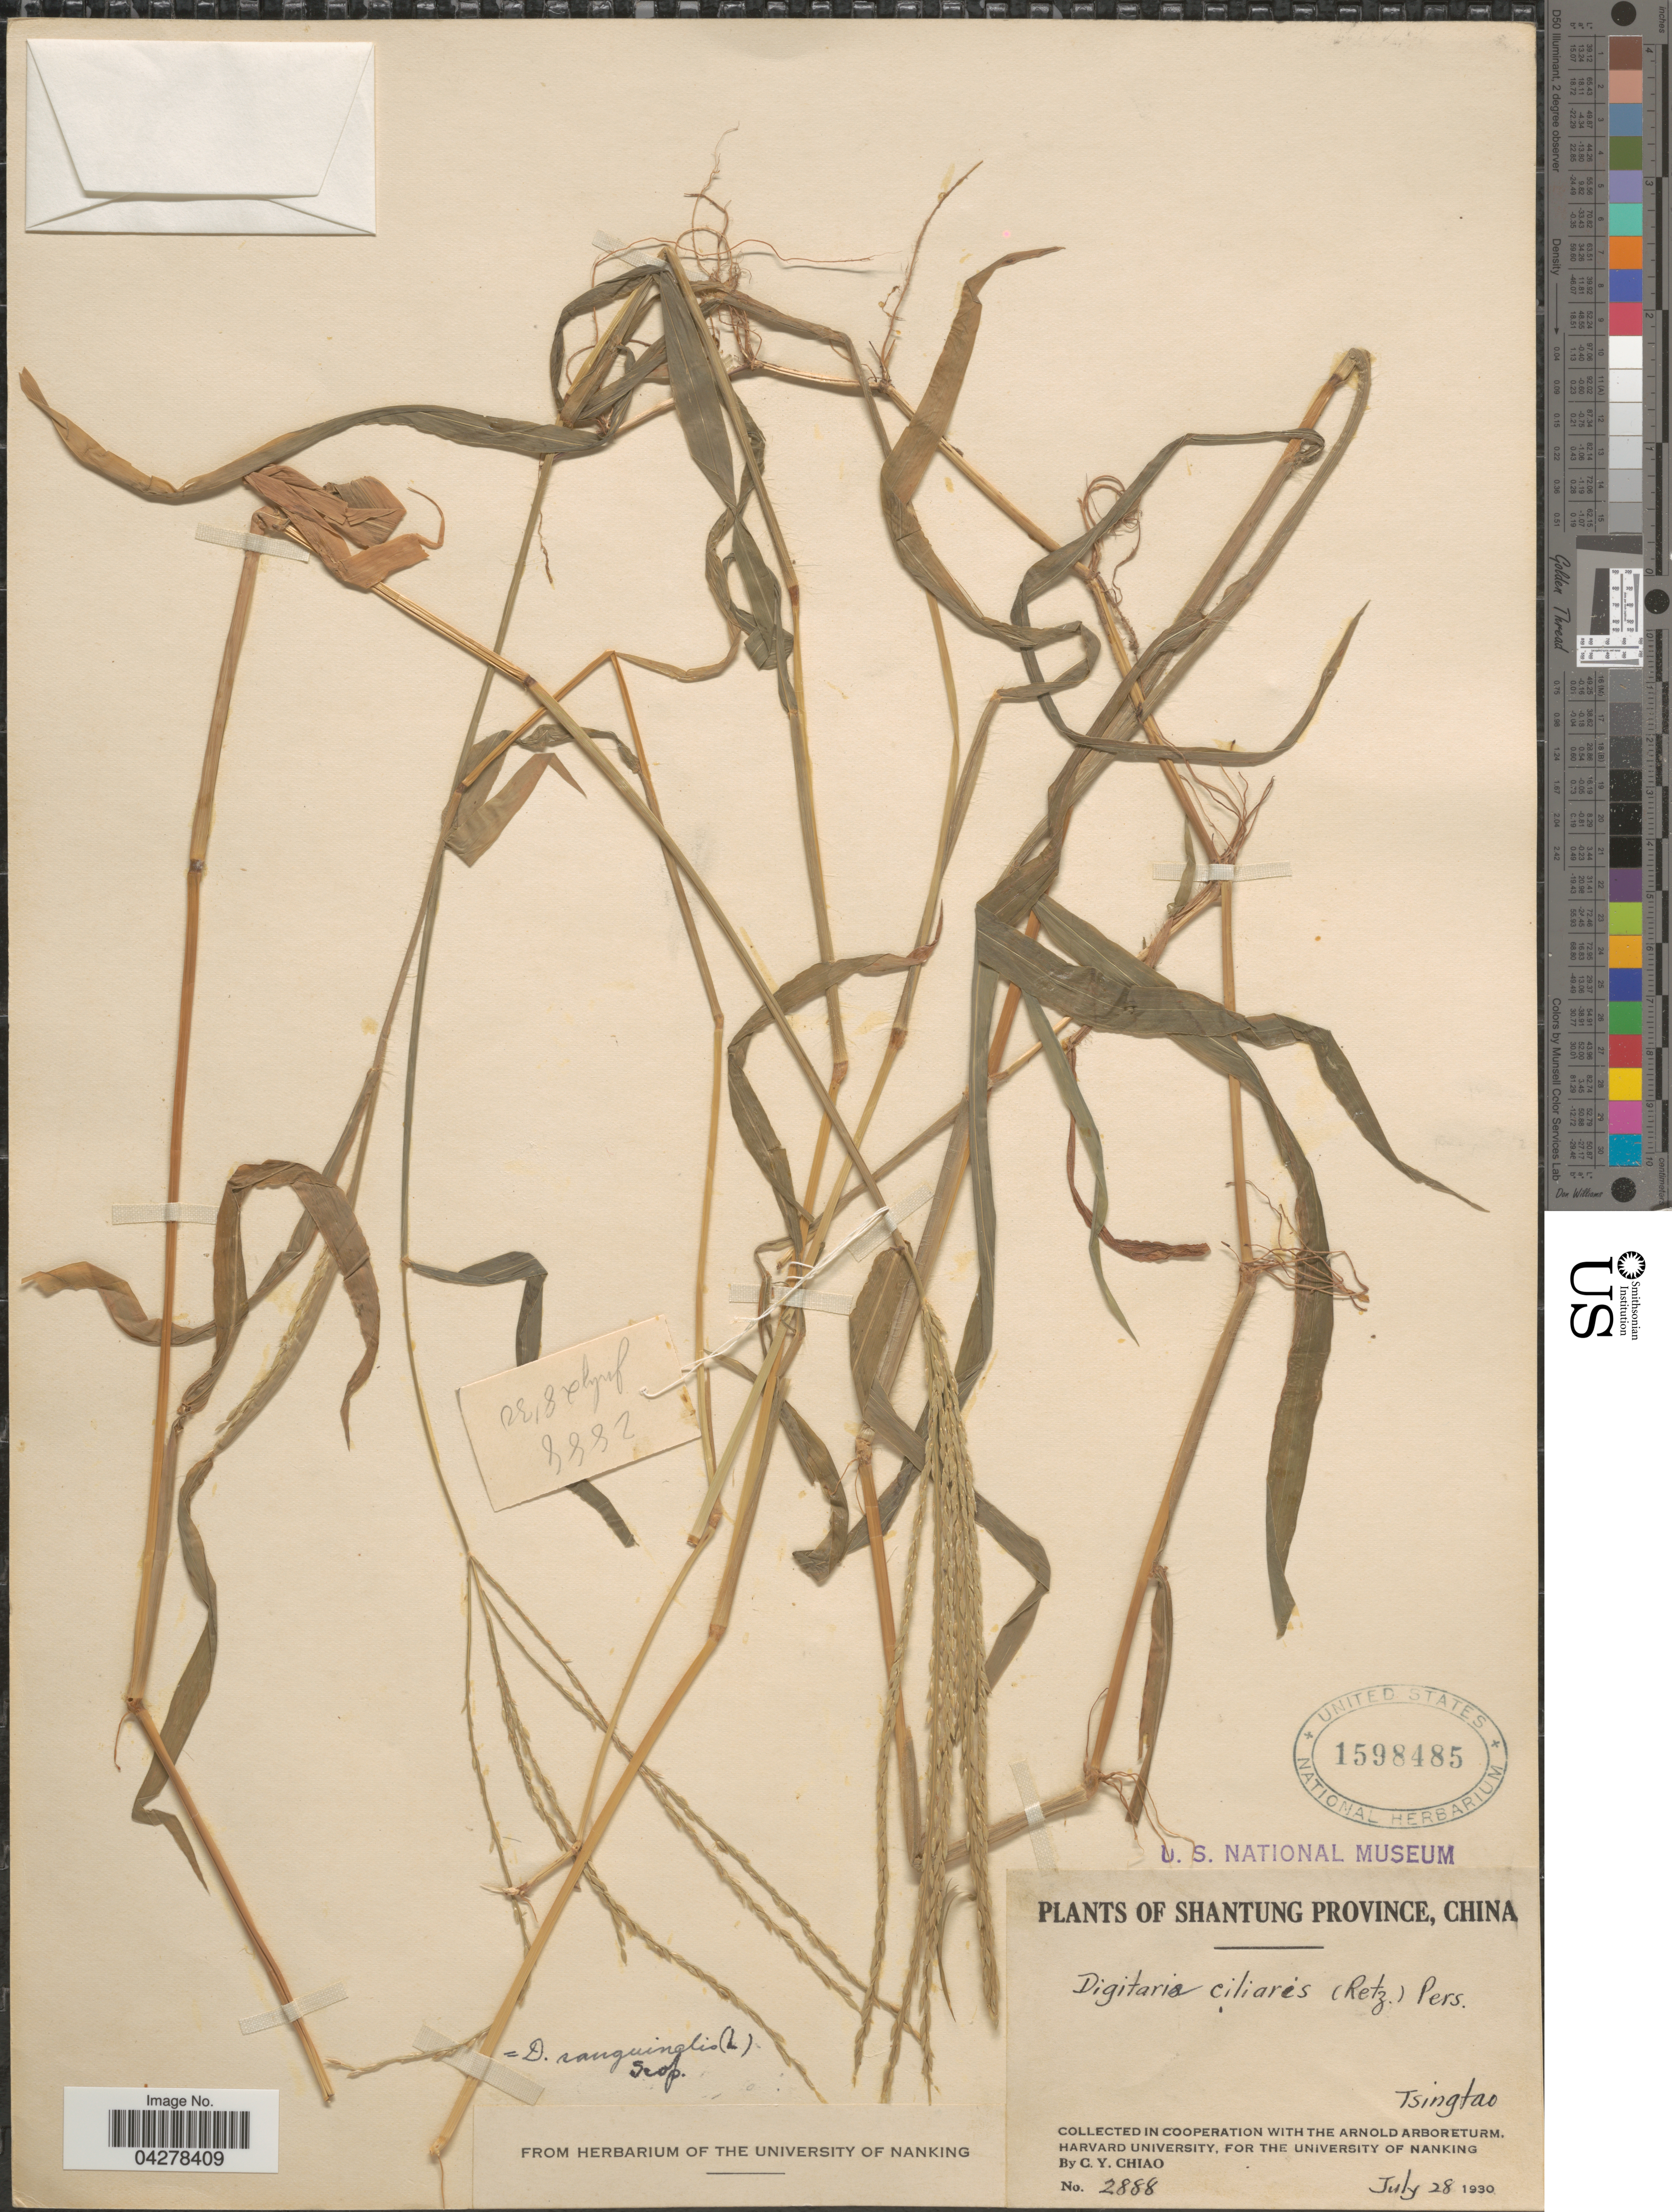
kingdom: Plantae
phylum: Tracheophyta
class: Liliopsida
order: Poales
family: Poaceae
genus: Digitaria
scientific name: Digitaria sanguinalis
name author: (L.) Scop.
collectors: C. Y. Chiao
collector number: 2888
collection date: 1930-07-28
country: China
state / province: Shandong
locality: Shantung Province. Tsingtao.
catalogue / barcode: US 1598485